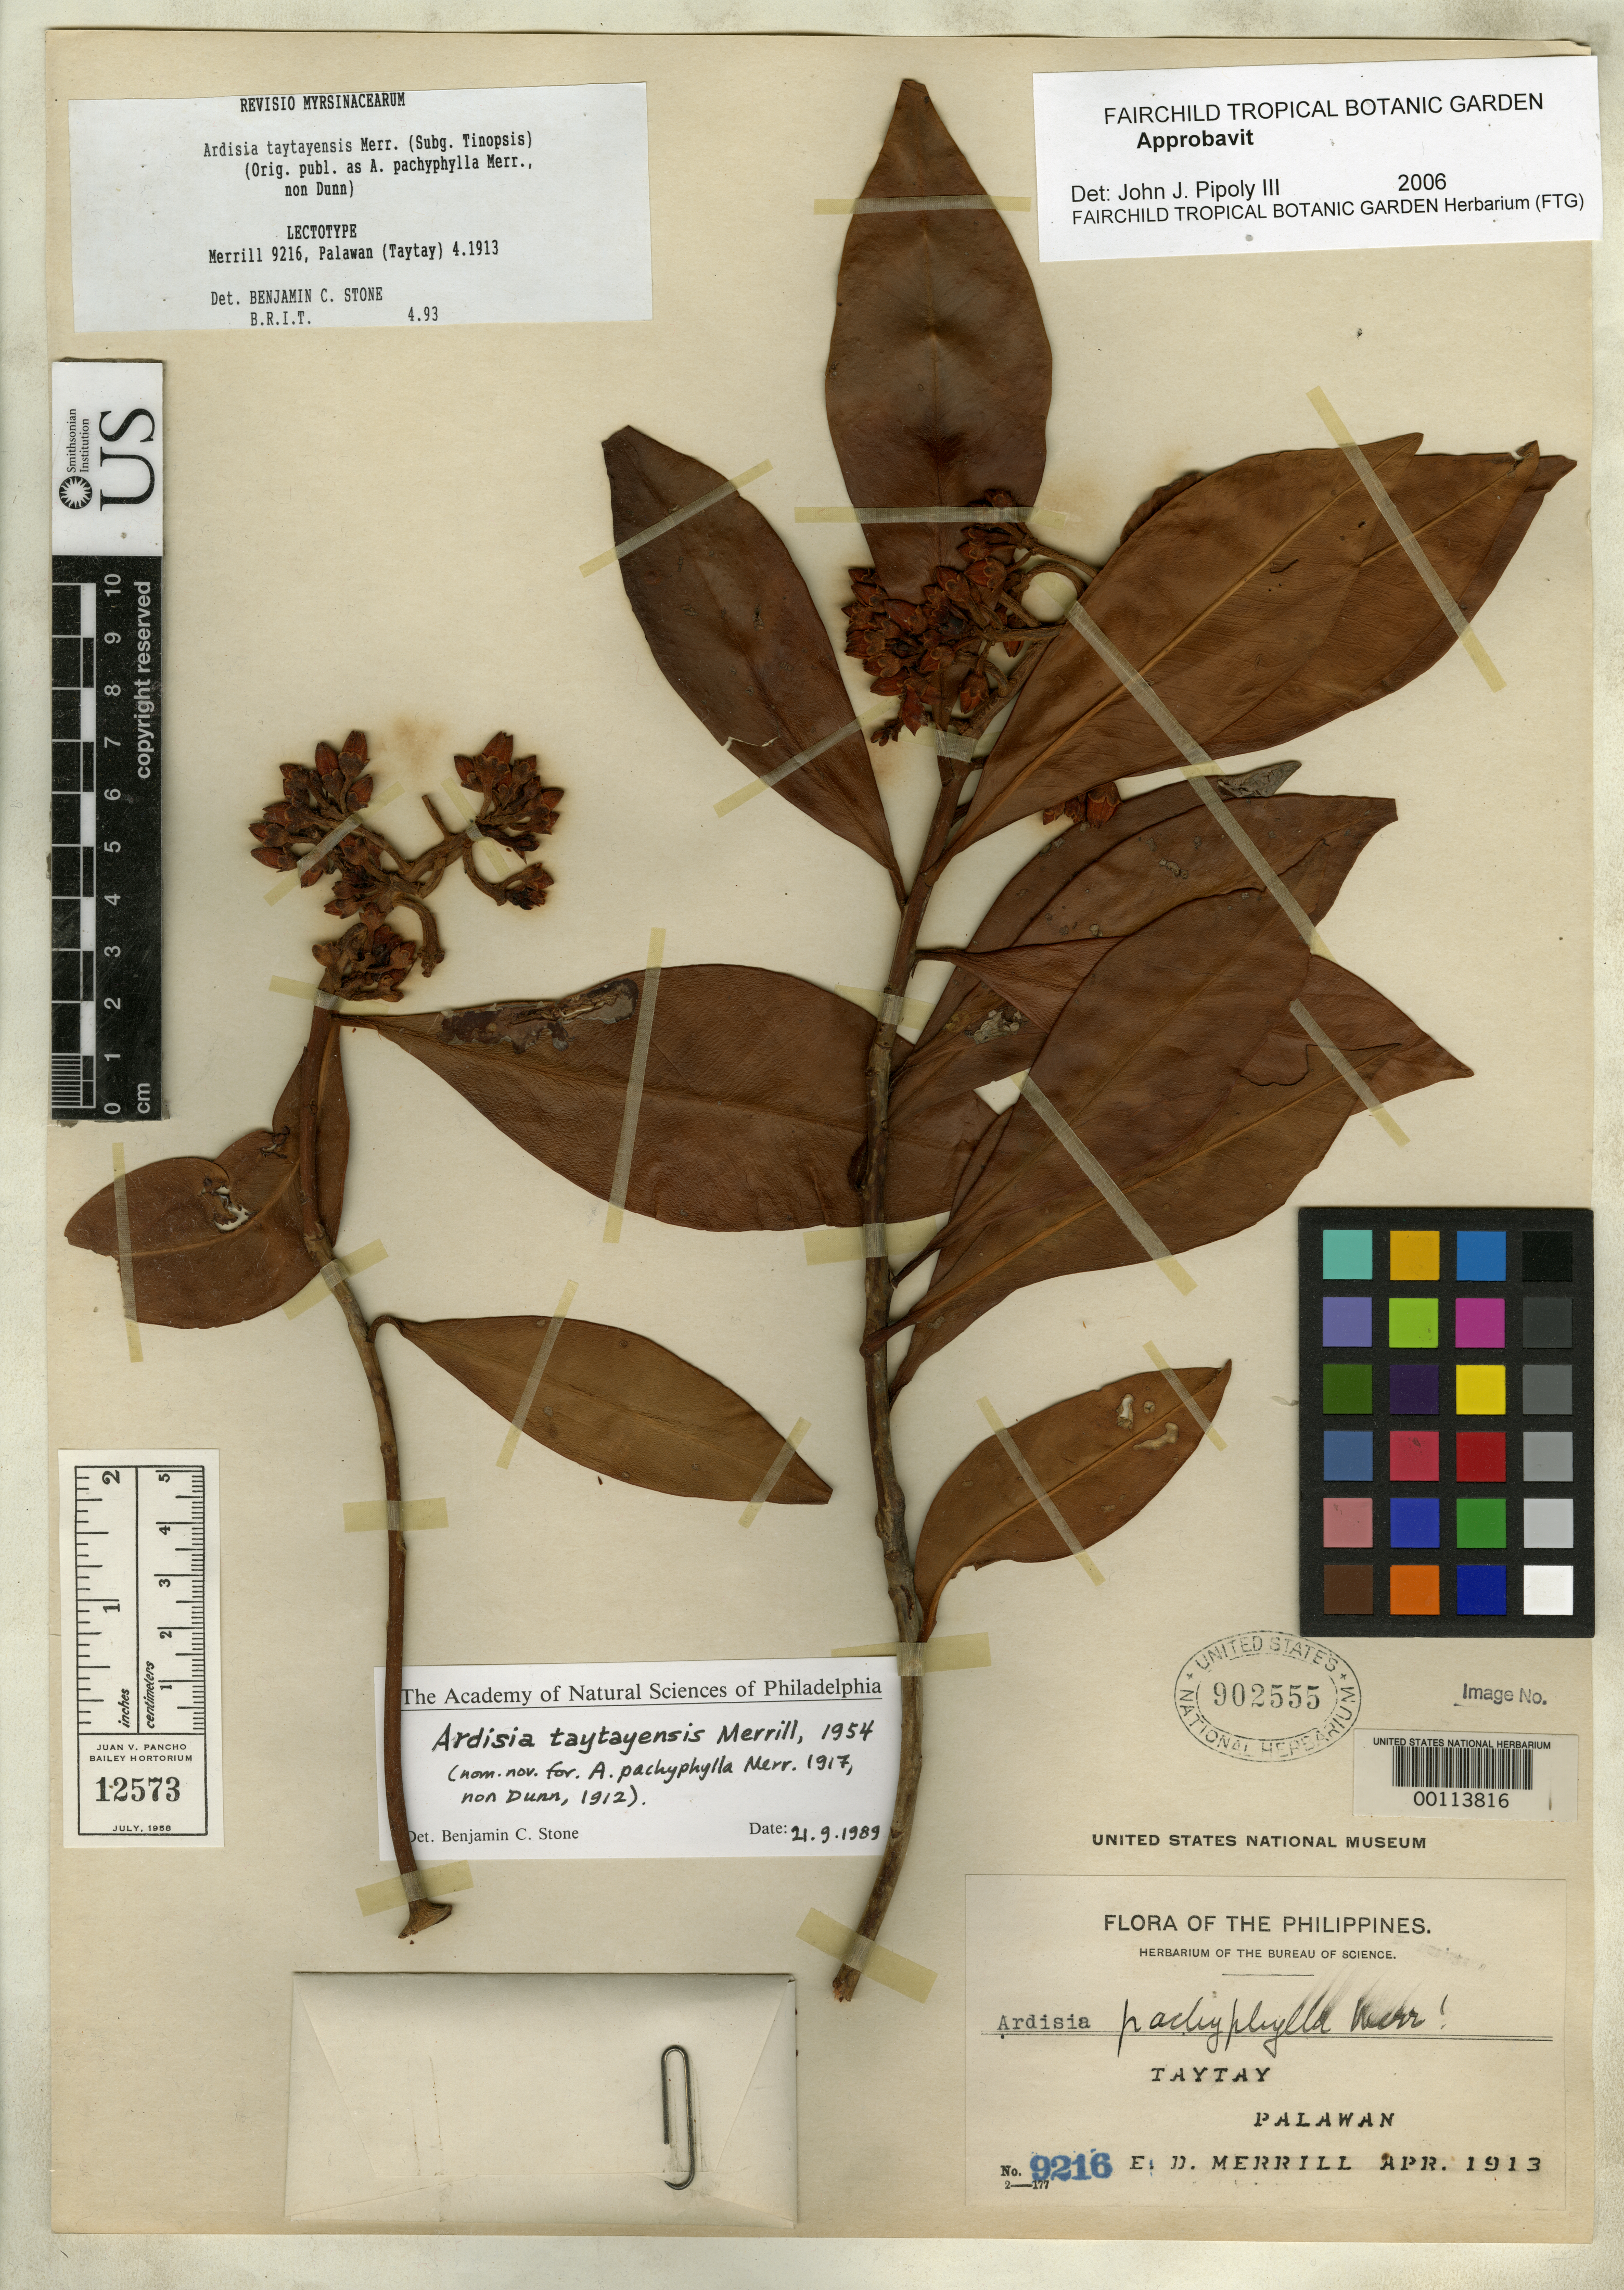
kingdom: Plantae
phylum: Tracheophyta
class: Magnoliopsida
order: Ericales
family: Primulaceae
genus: Ardisia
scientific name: Ardisia pachyphylla Merr., nom. illeg.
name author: Merr.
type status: Isotype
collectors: E. D. Merrill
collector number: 9216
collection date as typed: Apr 1913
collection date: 1913-04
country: Philippines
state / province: Mimaropa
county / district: Palawan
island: Palawan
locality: Taytay.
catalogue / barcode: US 902555